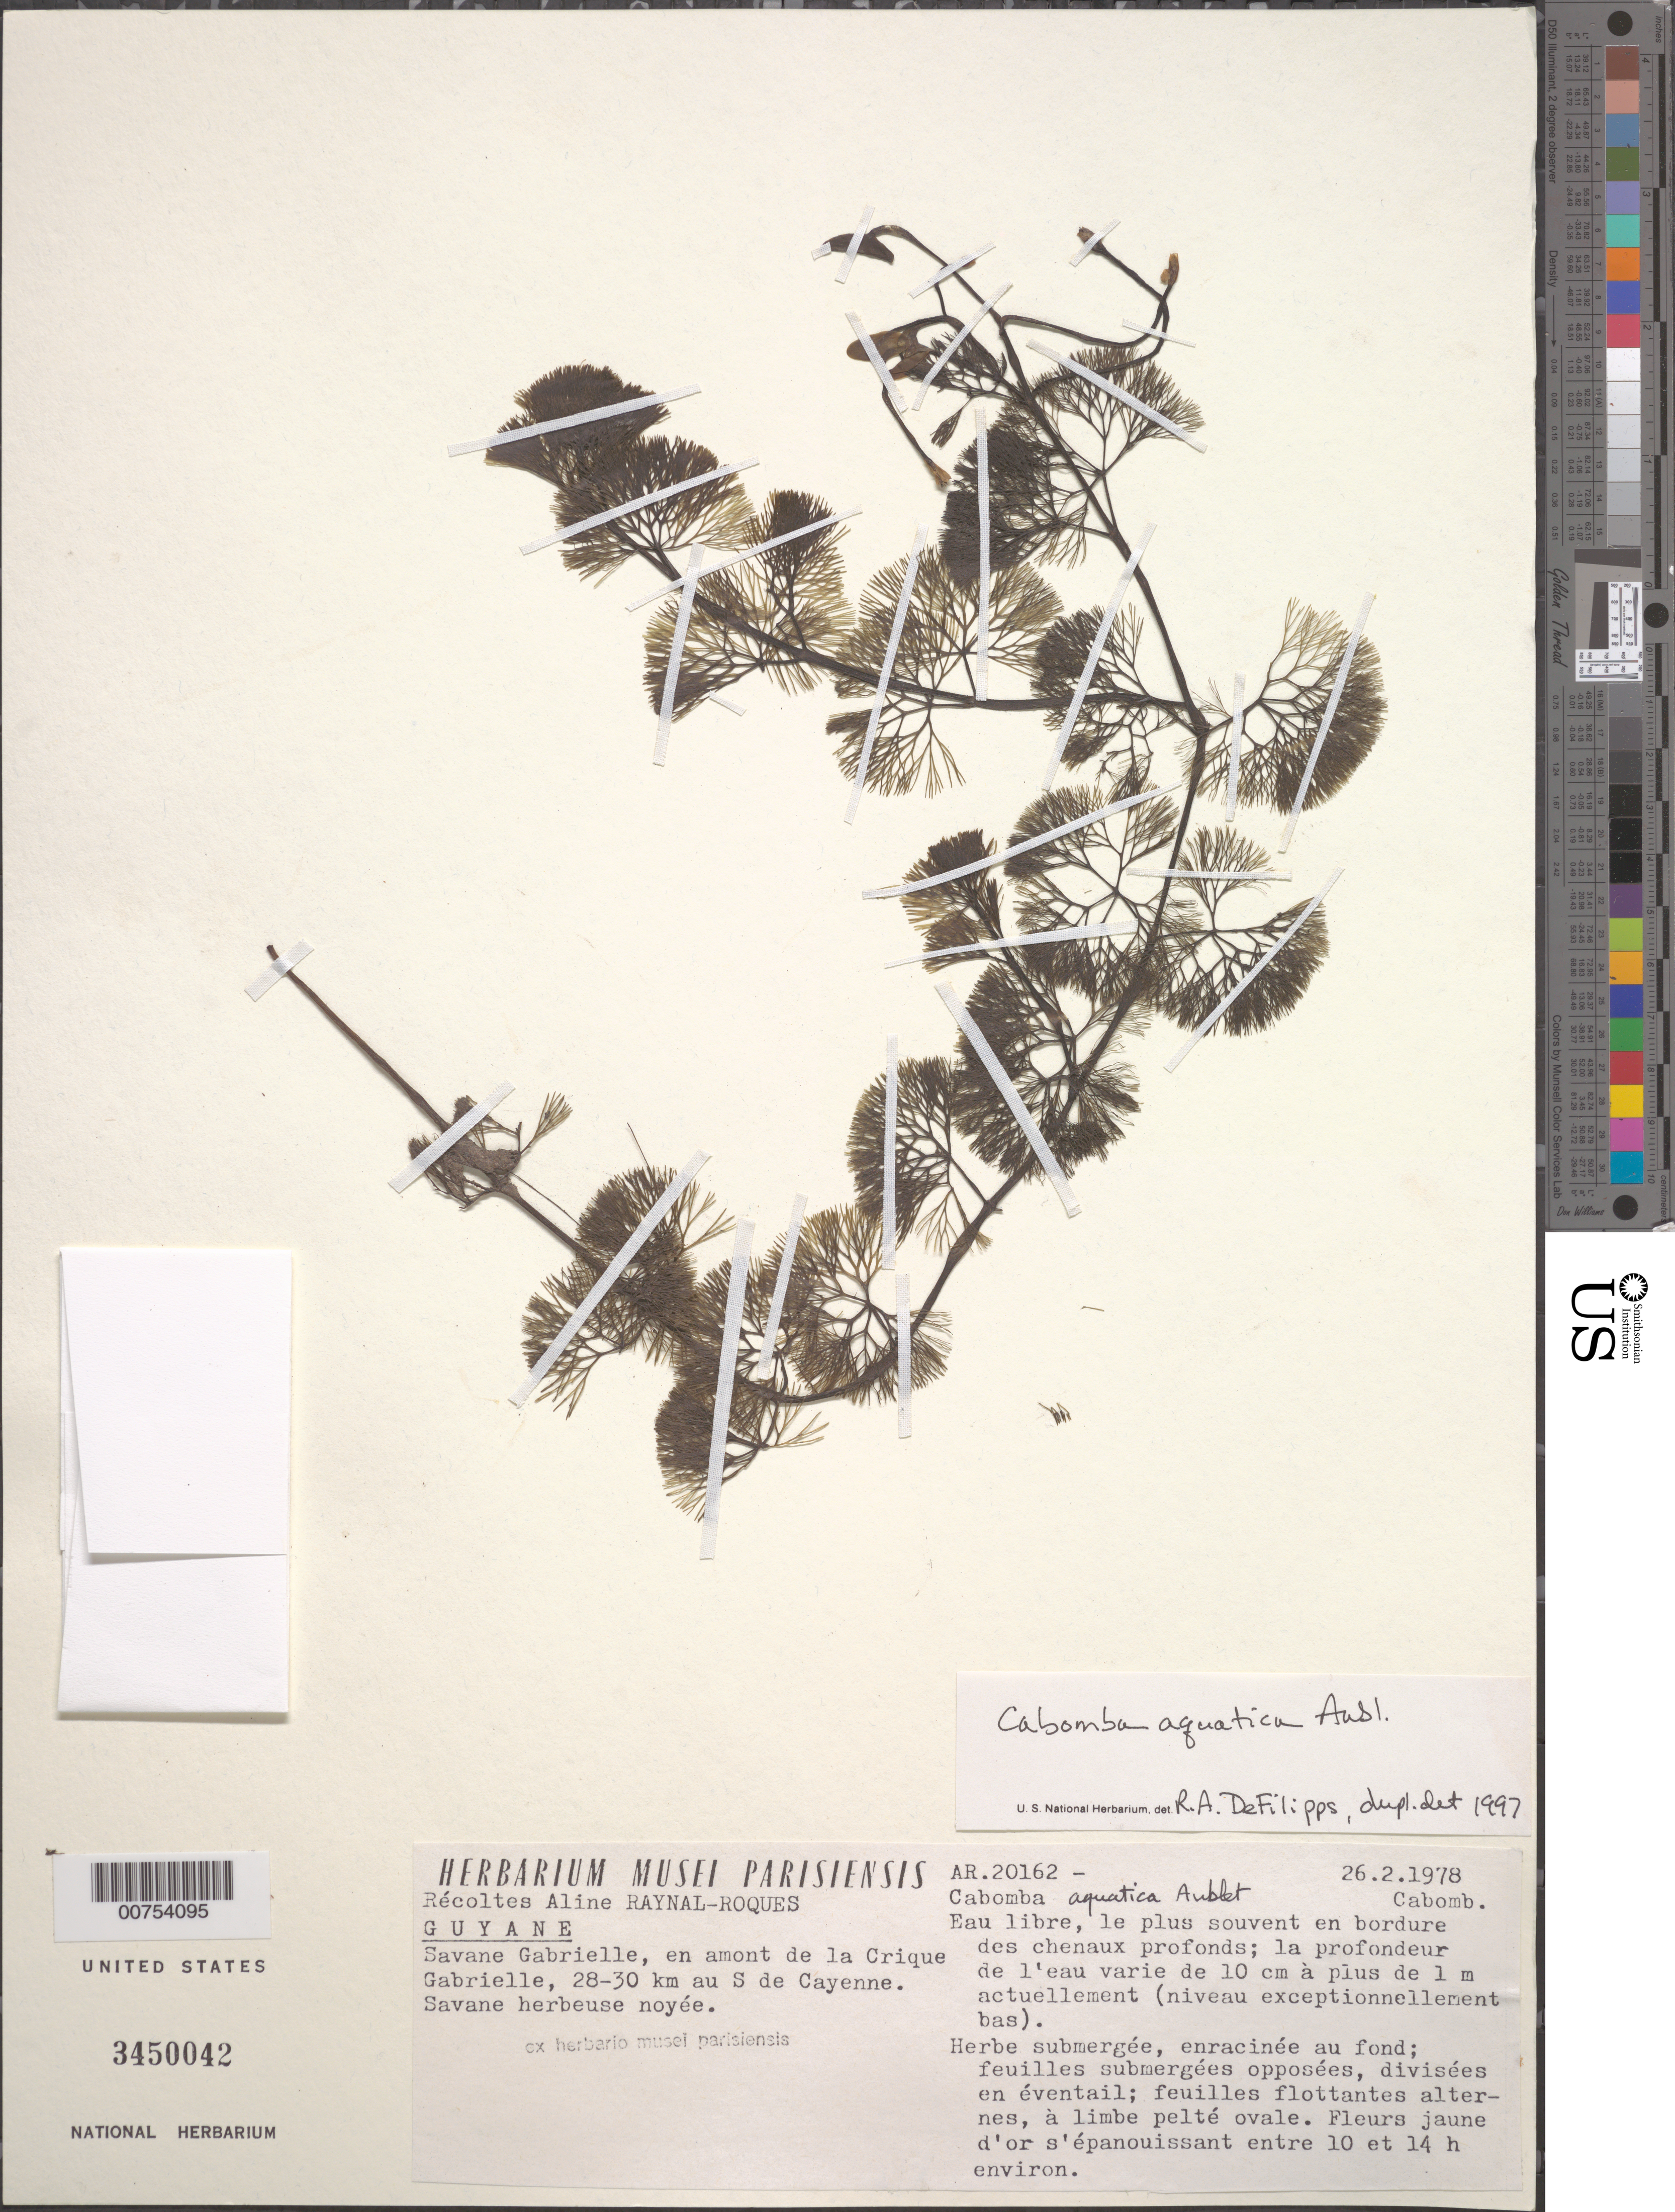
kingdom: Plantae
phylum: Tracheophyta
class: Magnoliopsida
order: Nymphaeales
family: Cabombaceae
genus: Cabomba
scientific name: Cabomba aquatica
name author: Aubl.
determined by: DeFilipps, R. A.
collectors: A. M. Raynal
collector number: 20162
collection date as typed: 26-Feb-78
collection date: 1978-02-26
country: French Guiana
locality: Savane Gabrielle, Crique Gabrielle, 28-30 km sud de Cayenne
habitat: Eau libre, le plus souvent en bordure des chenaux profonds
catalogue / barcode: US 3450042